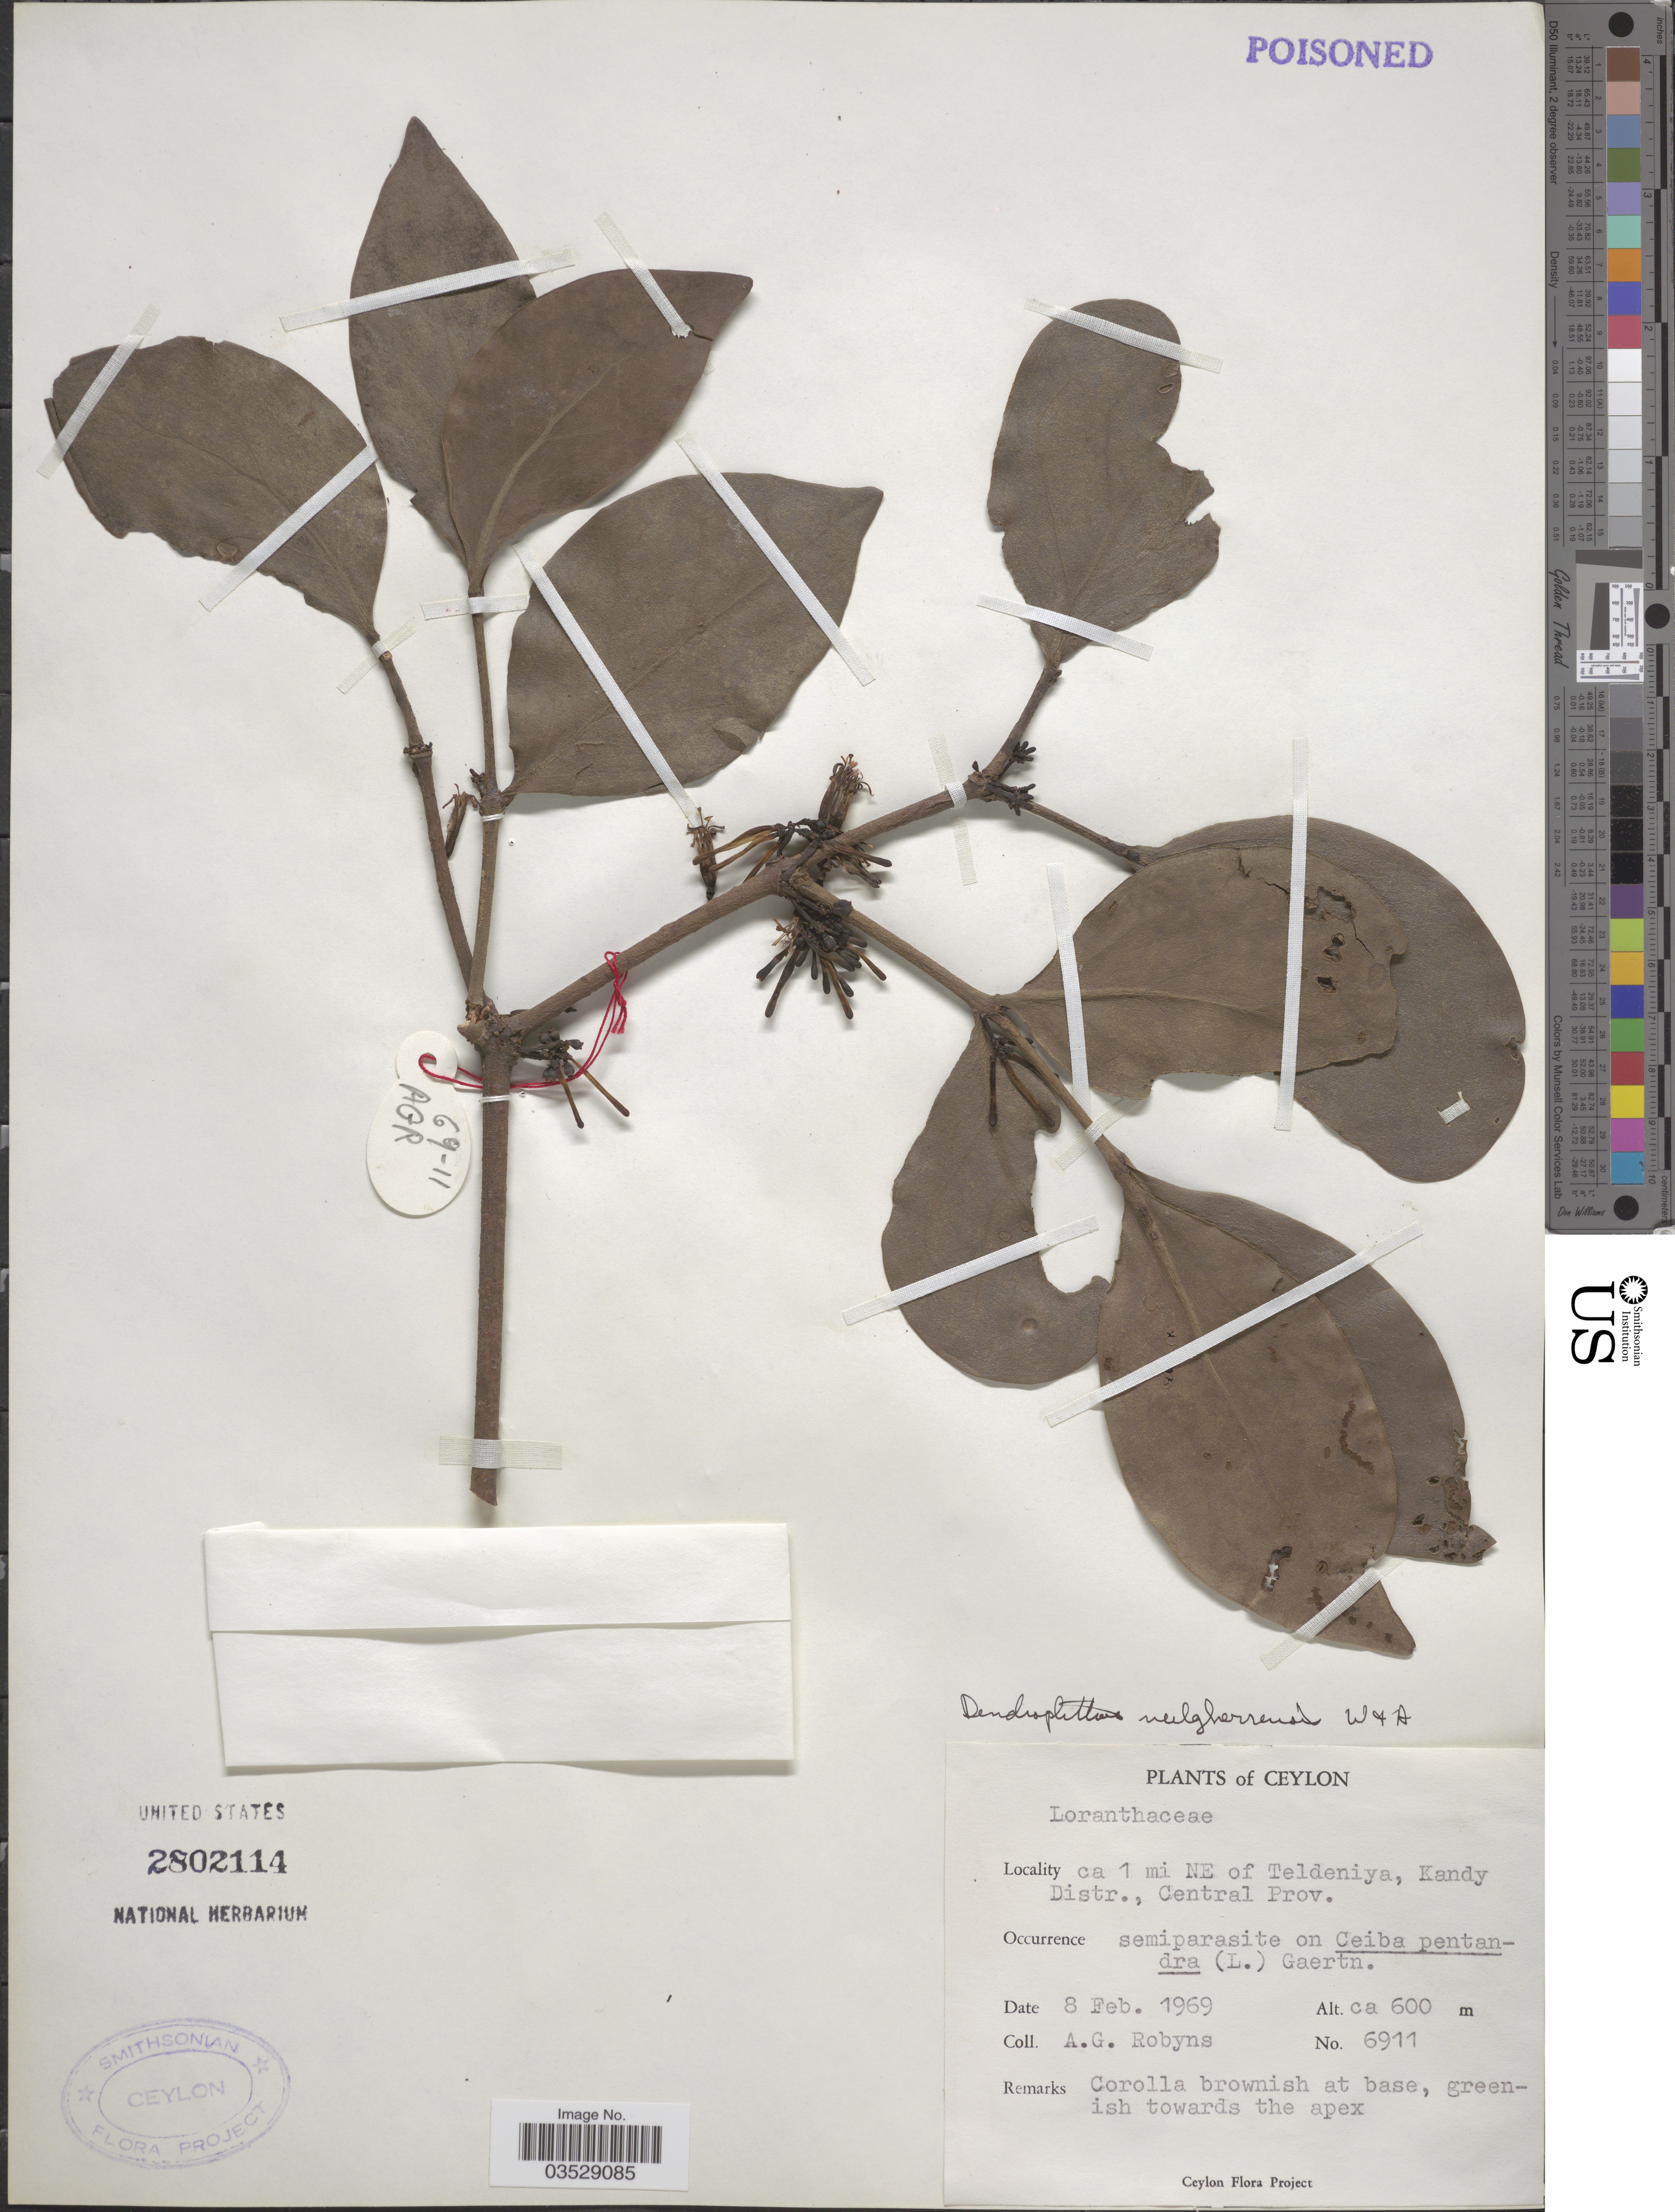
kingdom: Plantae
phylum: Tracheophyta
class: Magnoliopsida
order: Santalales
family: Loranthaceae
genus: Dendrophthoe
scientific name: Dendrophthoe trigona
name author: (Wight & Arn.) Danser ex Santapau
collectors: A. Robyns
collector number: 6911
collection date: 1969-02-08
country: Sri Lanka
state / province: Central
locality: Ceylon. Ca 1 mi NE of Teldeniya, Kandy Distr.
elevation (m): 600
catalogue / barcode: US 2802114